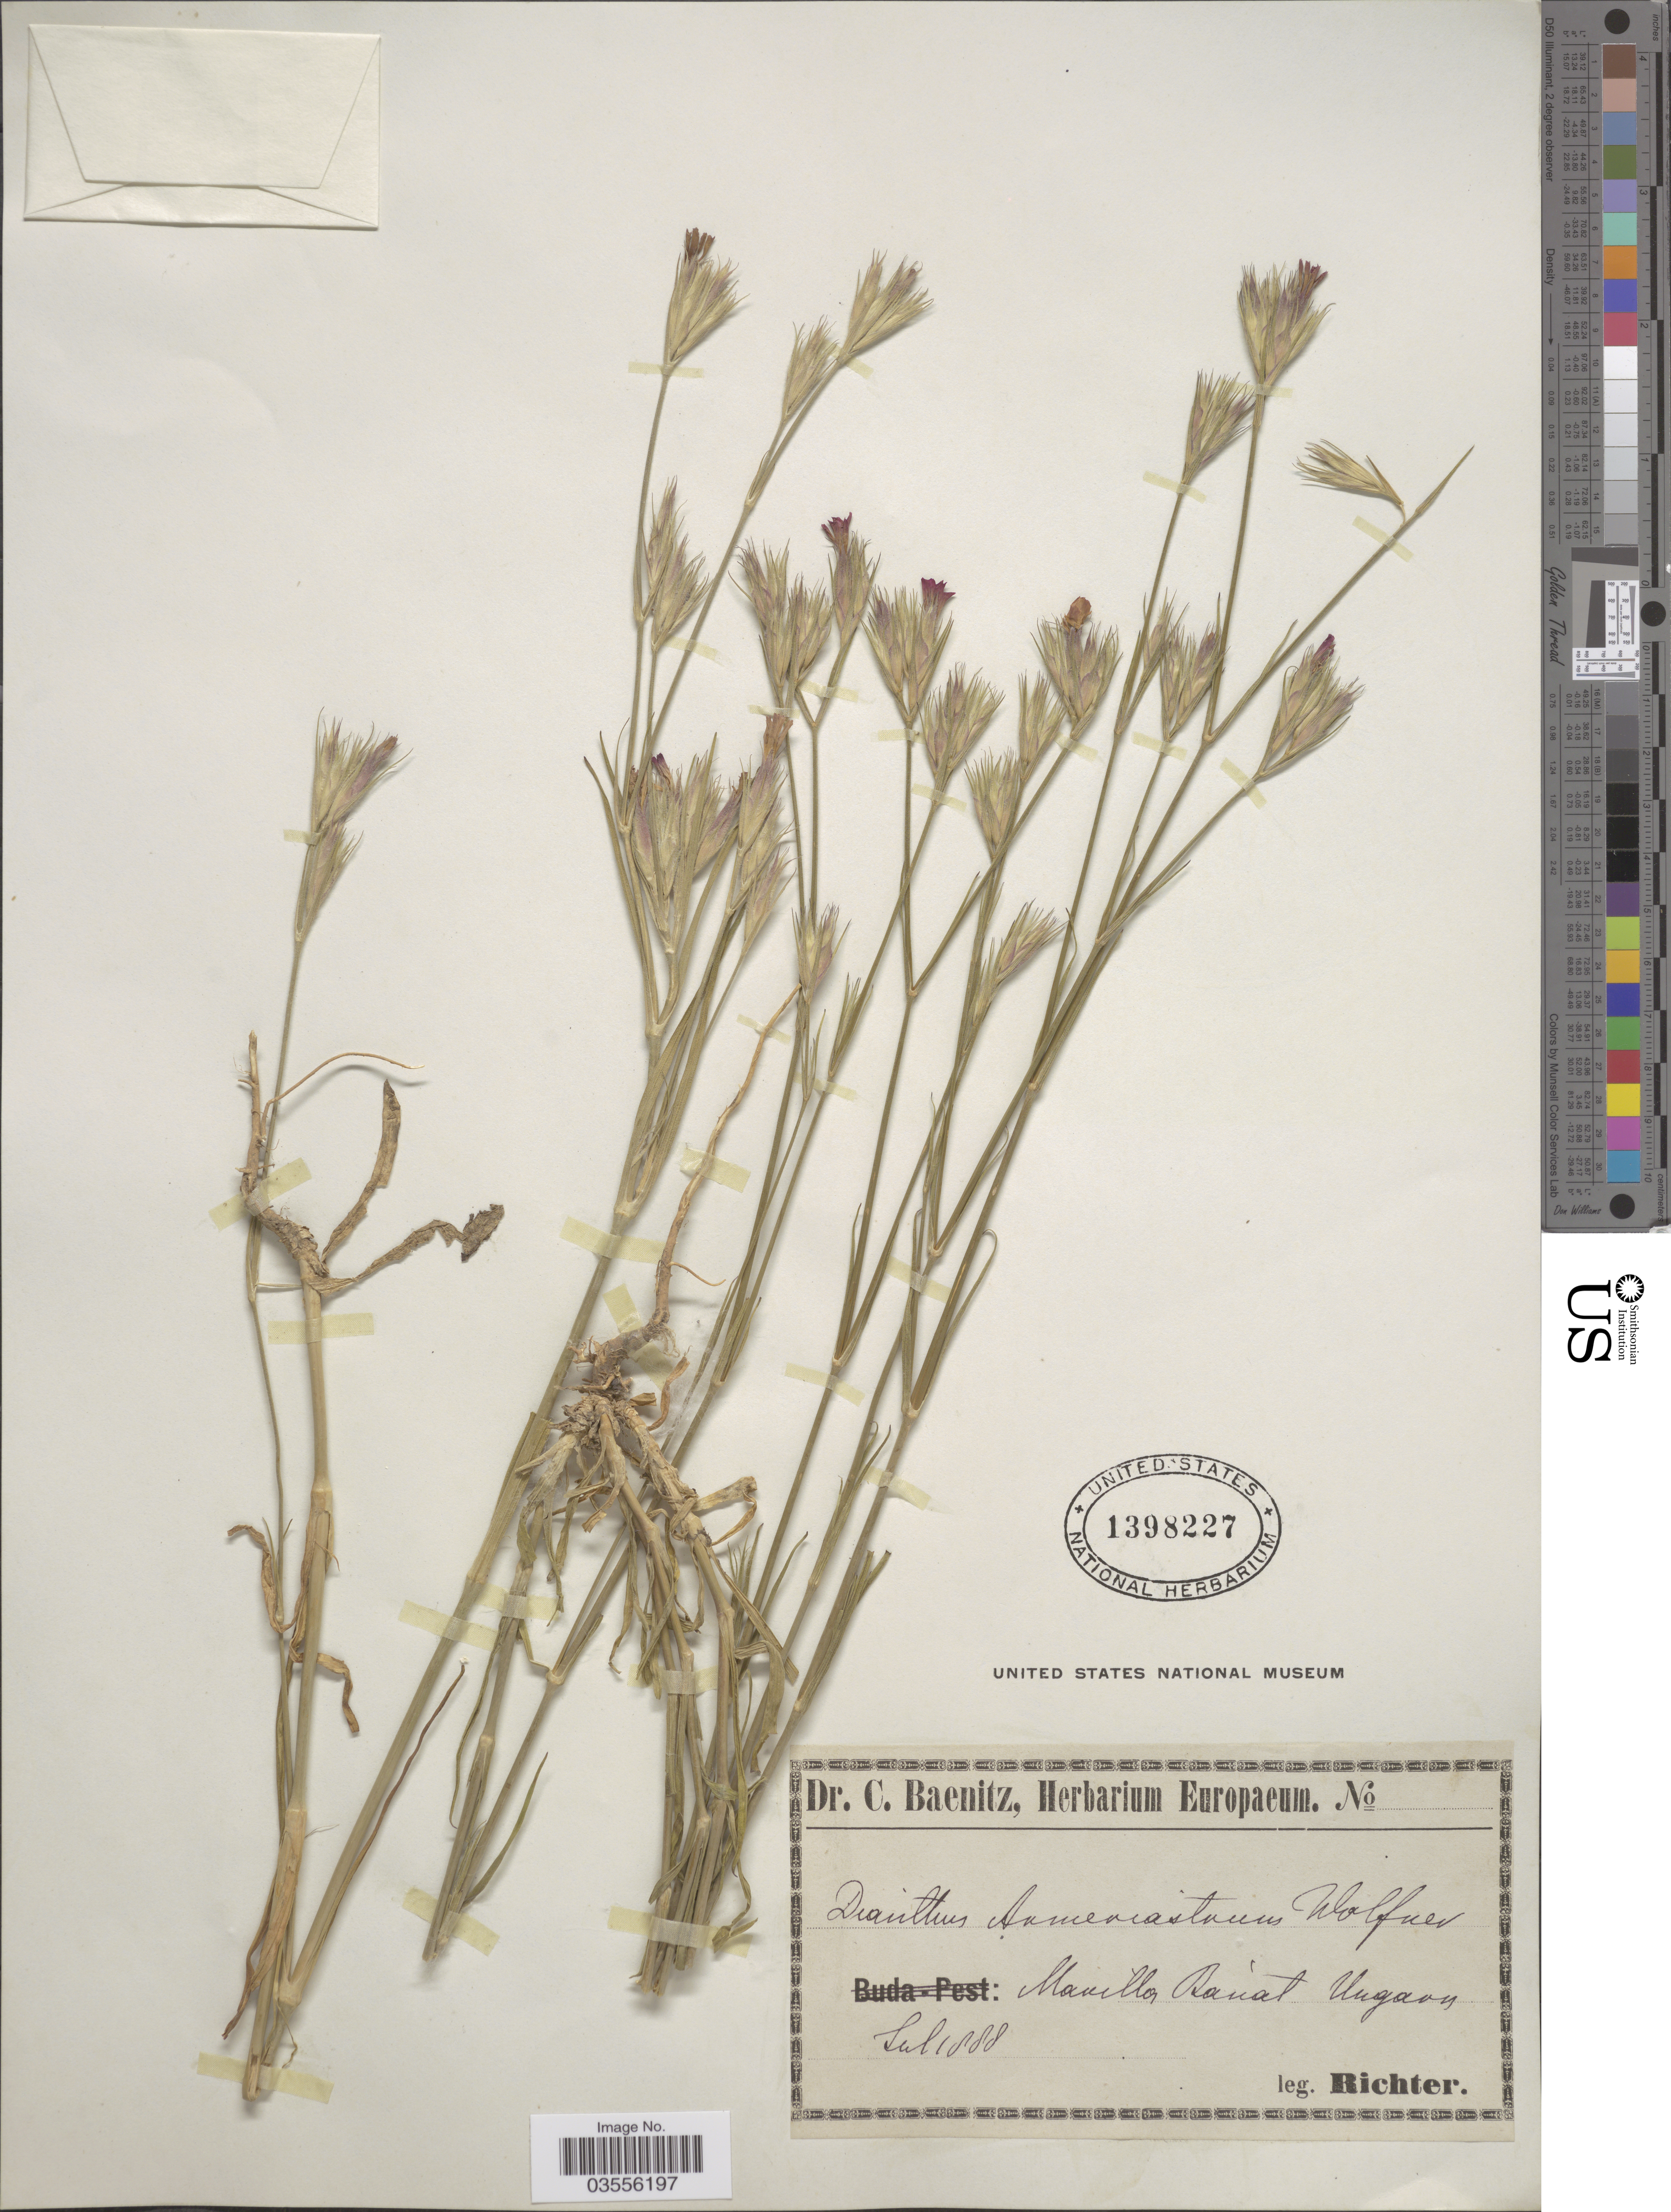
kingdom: Plantae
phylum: Tracheophyta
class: Magnoliopsida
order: Caryophyllales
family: Caryophyllaceae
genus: Dianthus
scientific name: Dianthus armeriastrum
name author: Wolfner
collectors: -- Richter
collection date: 1888-07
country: Hungary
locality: Manilla Banat Ungarn.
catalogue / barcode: US 1398227